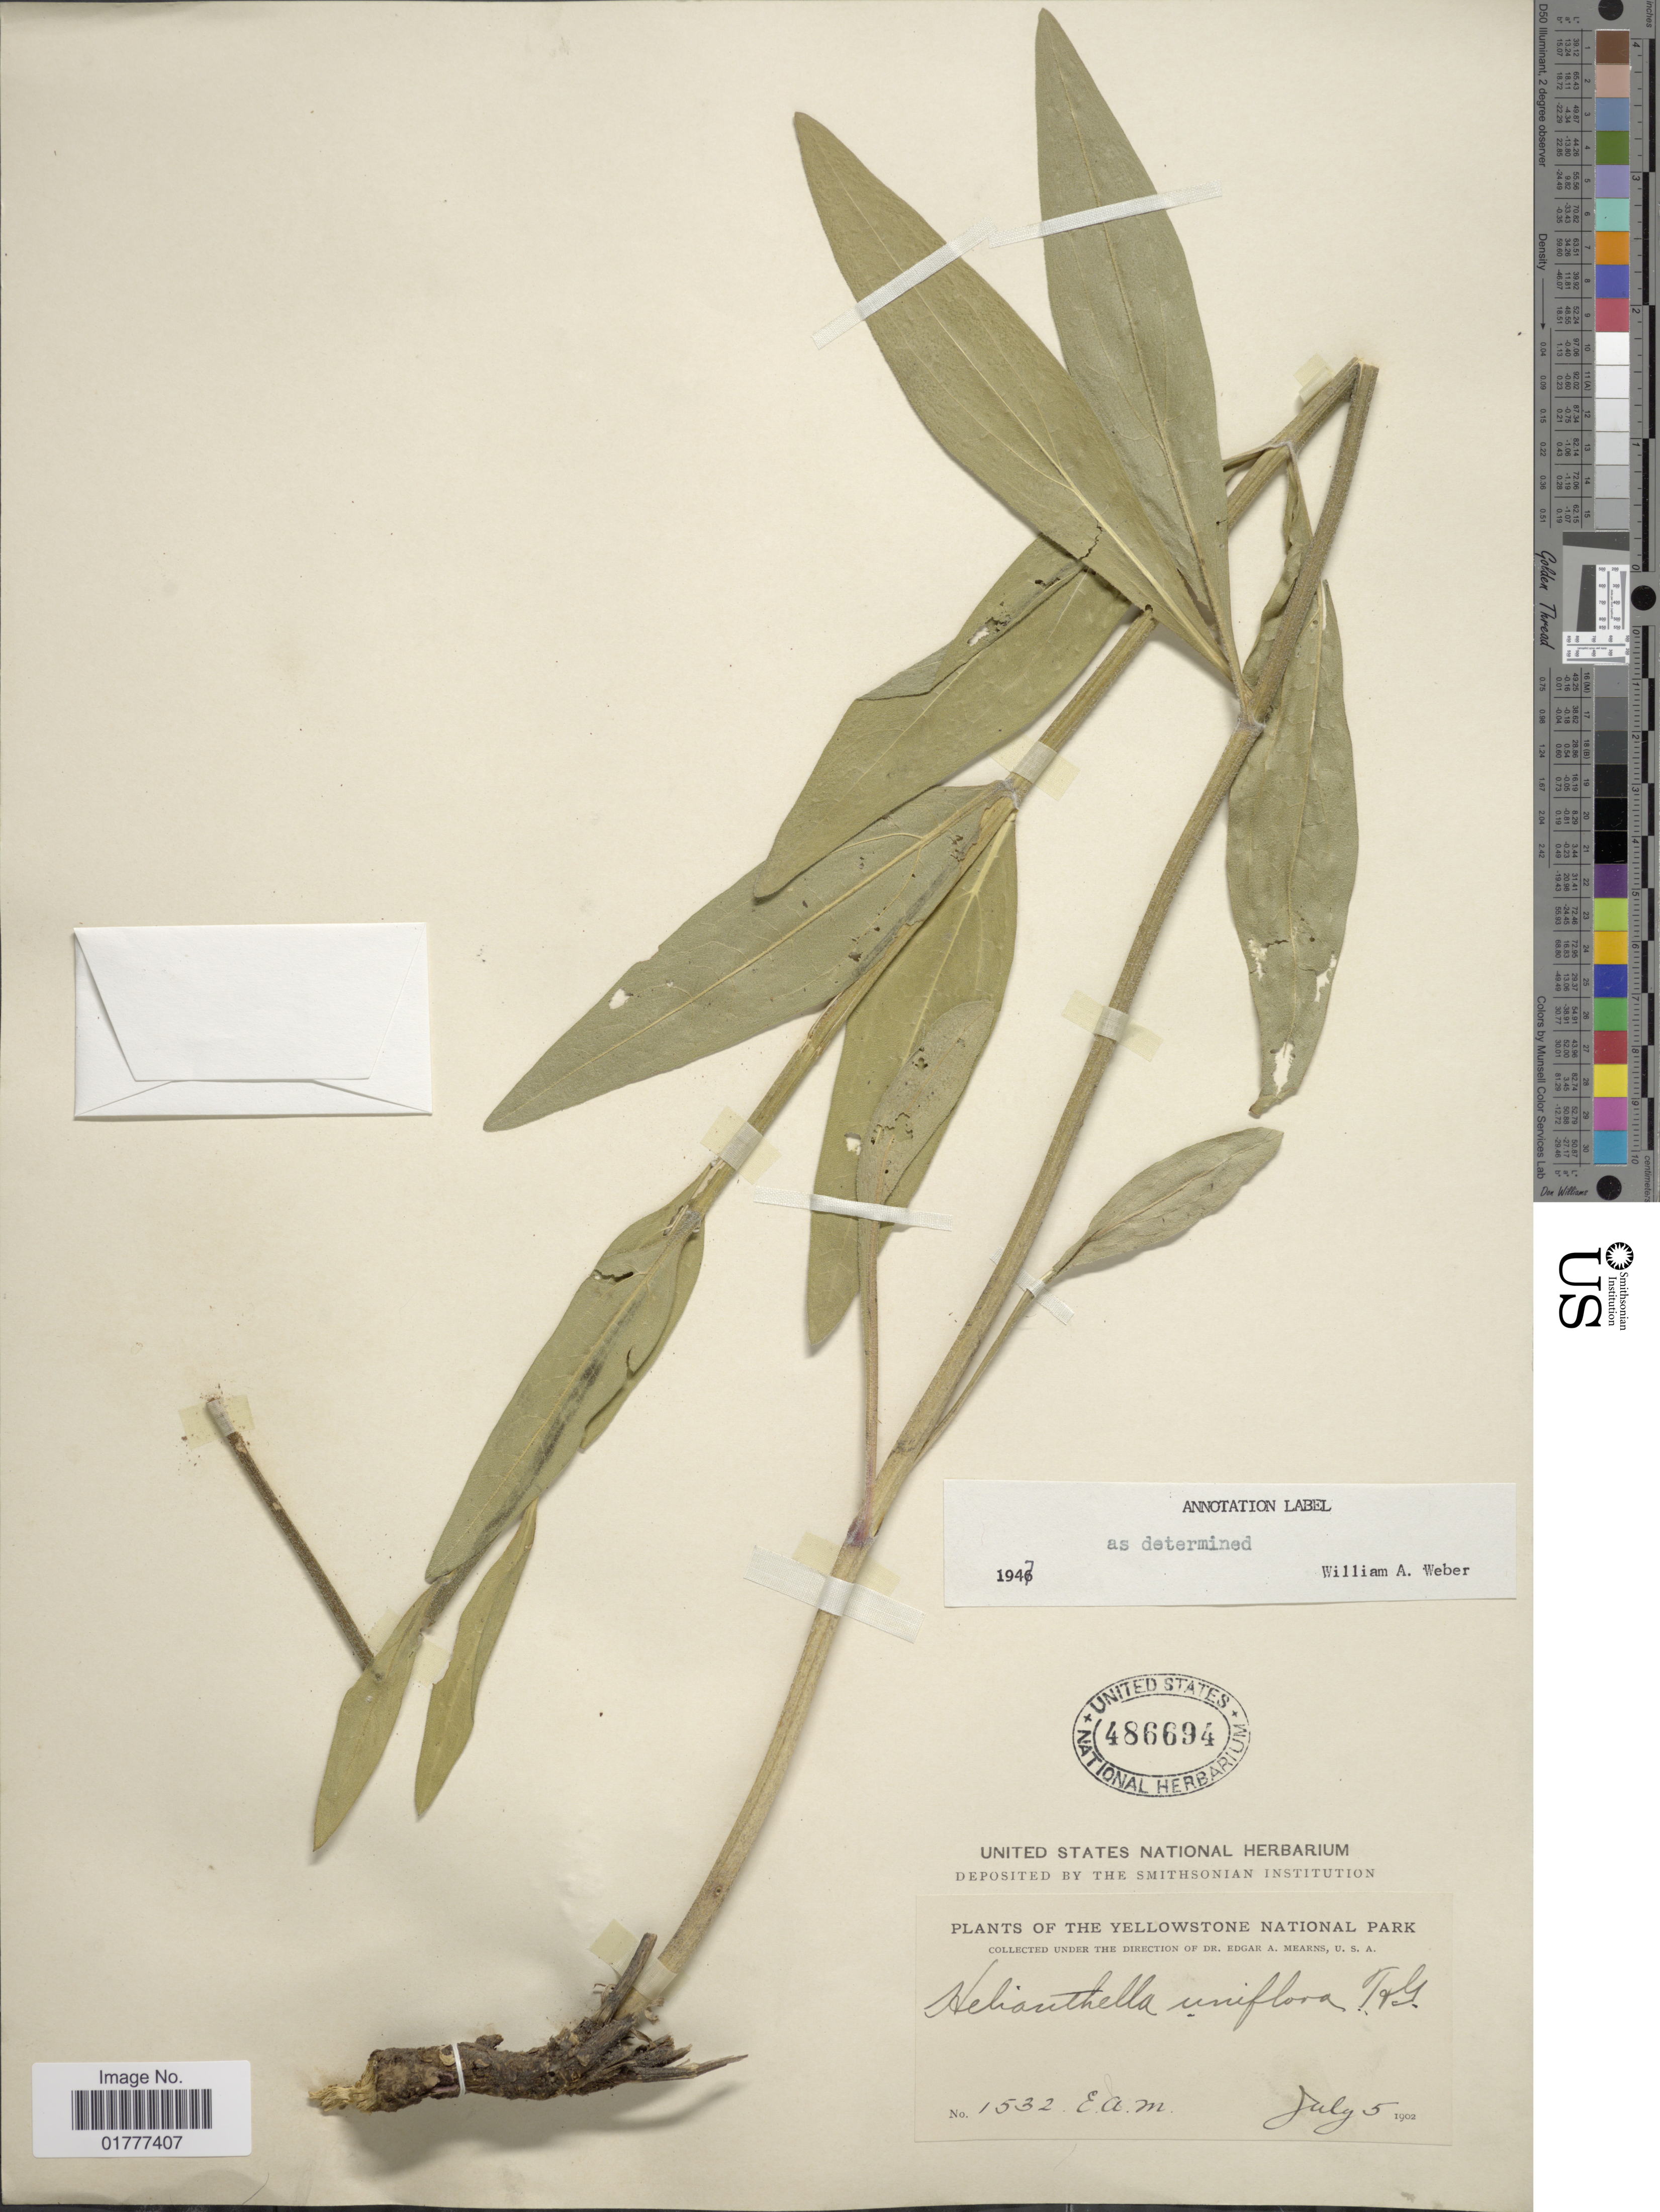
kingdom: Plantae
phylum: Tracheophyta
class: Magnoliopsida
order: Asterales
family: Asteraceae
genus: Helianthella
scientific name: Helianthella uniflora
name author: Torr. & A. Gray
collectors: E. A. Mearns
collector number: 1532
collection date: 1902-07-05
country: United States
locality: Yellowstone National Park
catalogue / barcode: US 486694